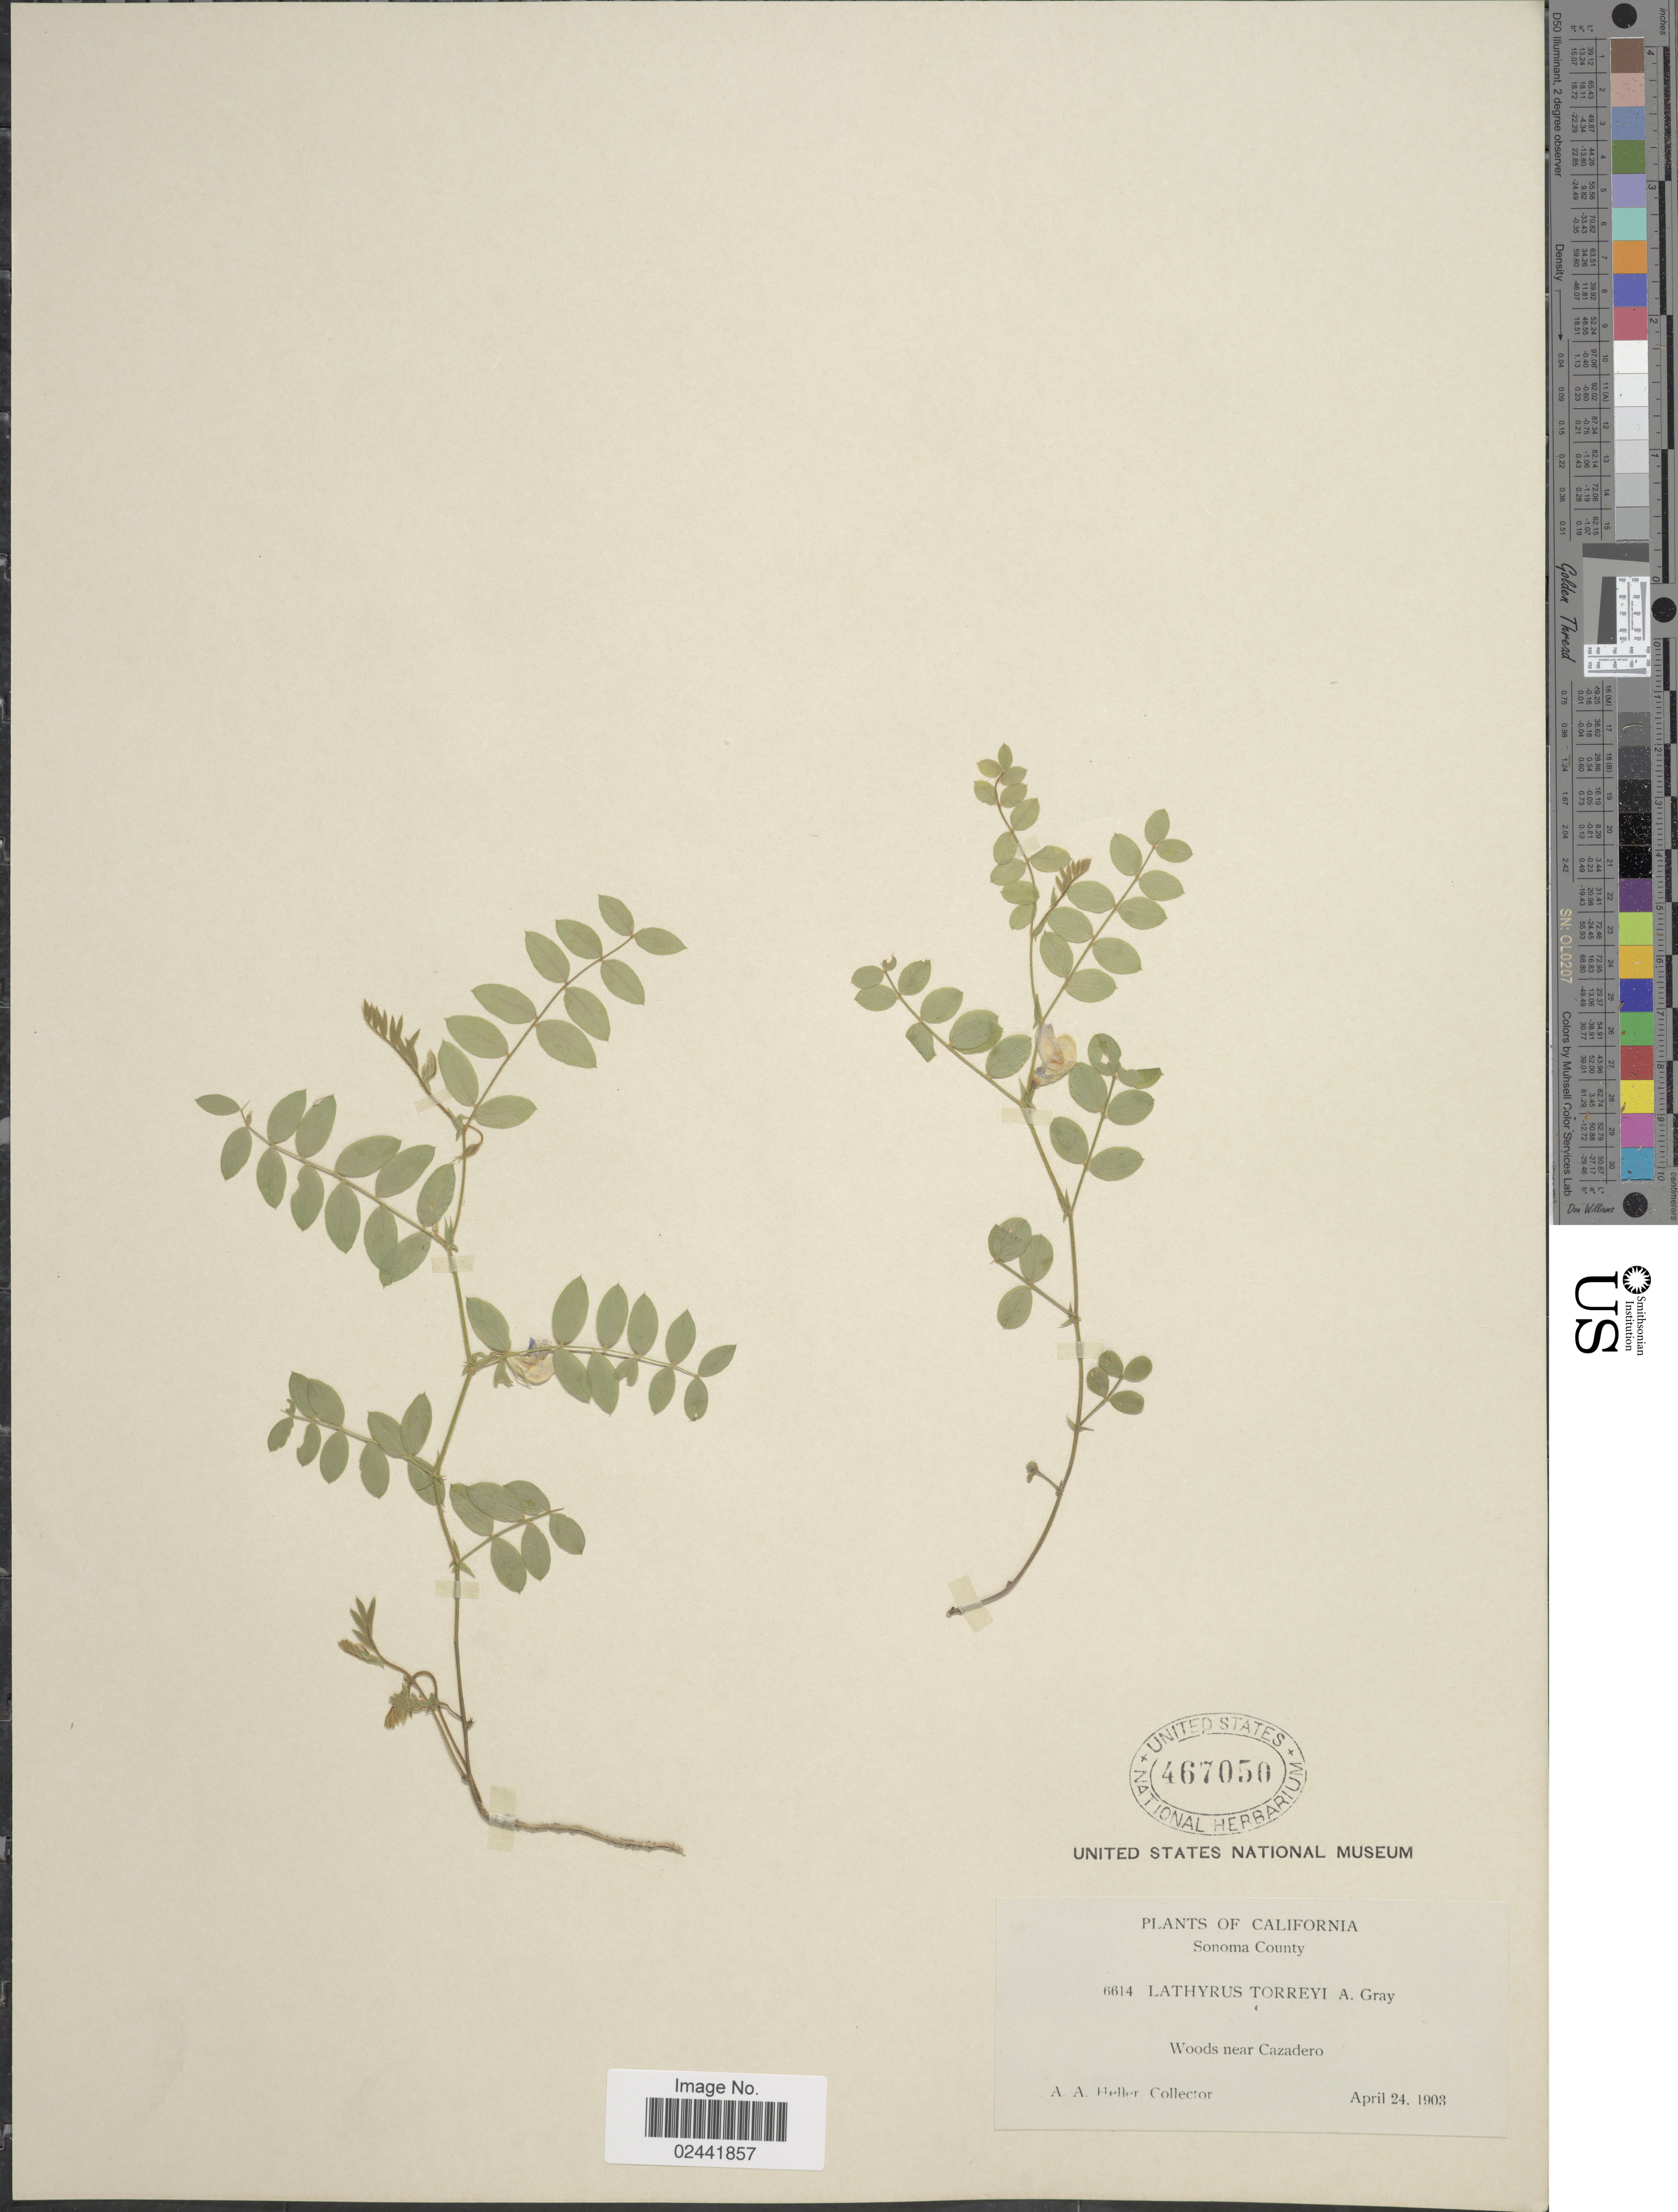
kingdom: Plantae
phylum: Tracheophyta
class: Magnoliopsida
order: Fabales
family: Fabaceae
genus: Lathyrus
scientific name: Lathyrus torreyi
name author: A. Gray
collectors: A. A. Heller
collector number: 6614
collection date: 1903-04-24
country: United States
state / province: California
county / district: Sonoma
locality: Sonoma County. Woods near Cazadero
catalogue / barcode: US 467050